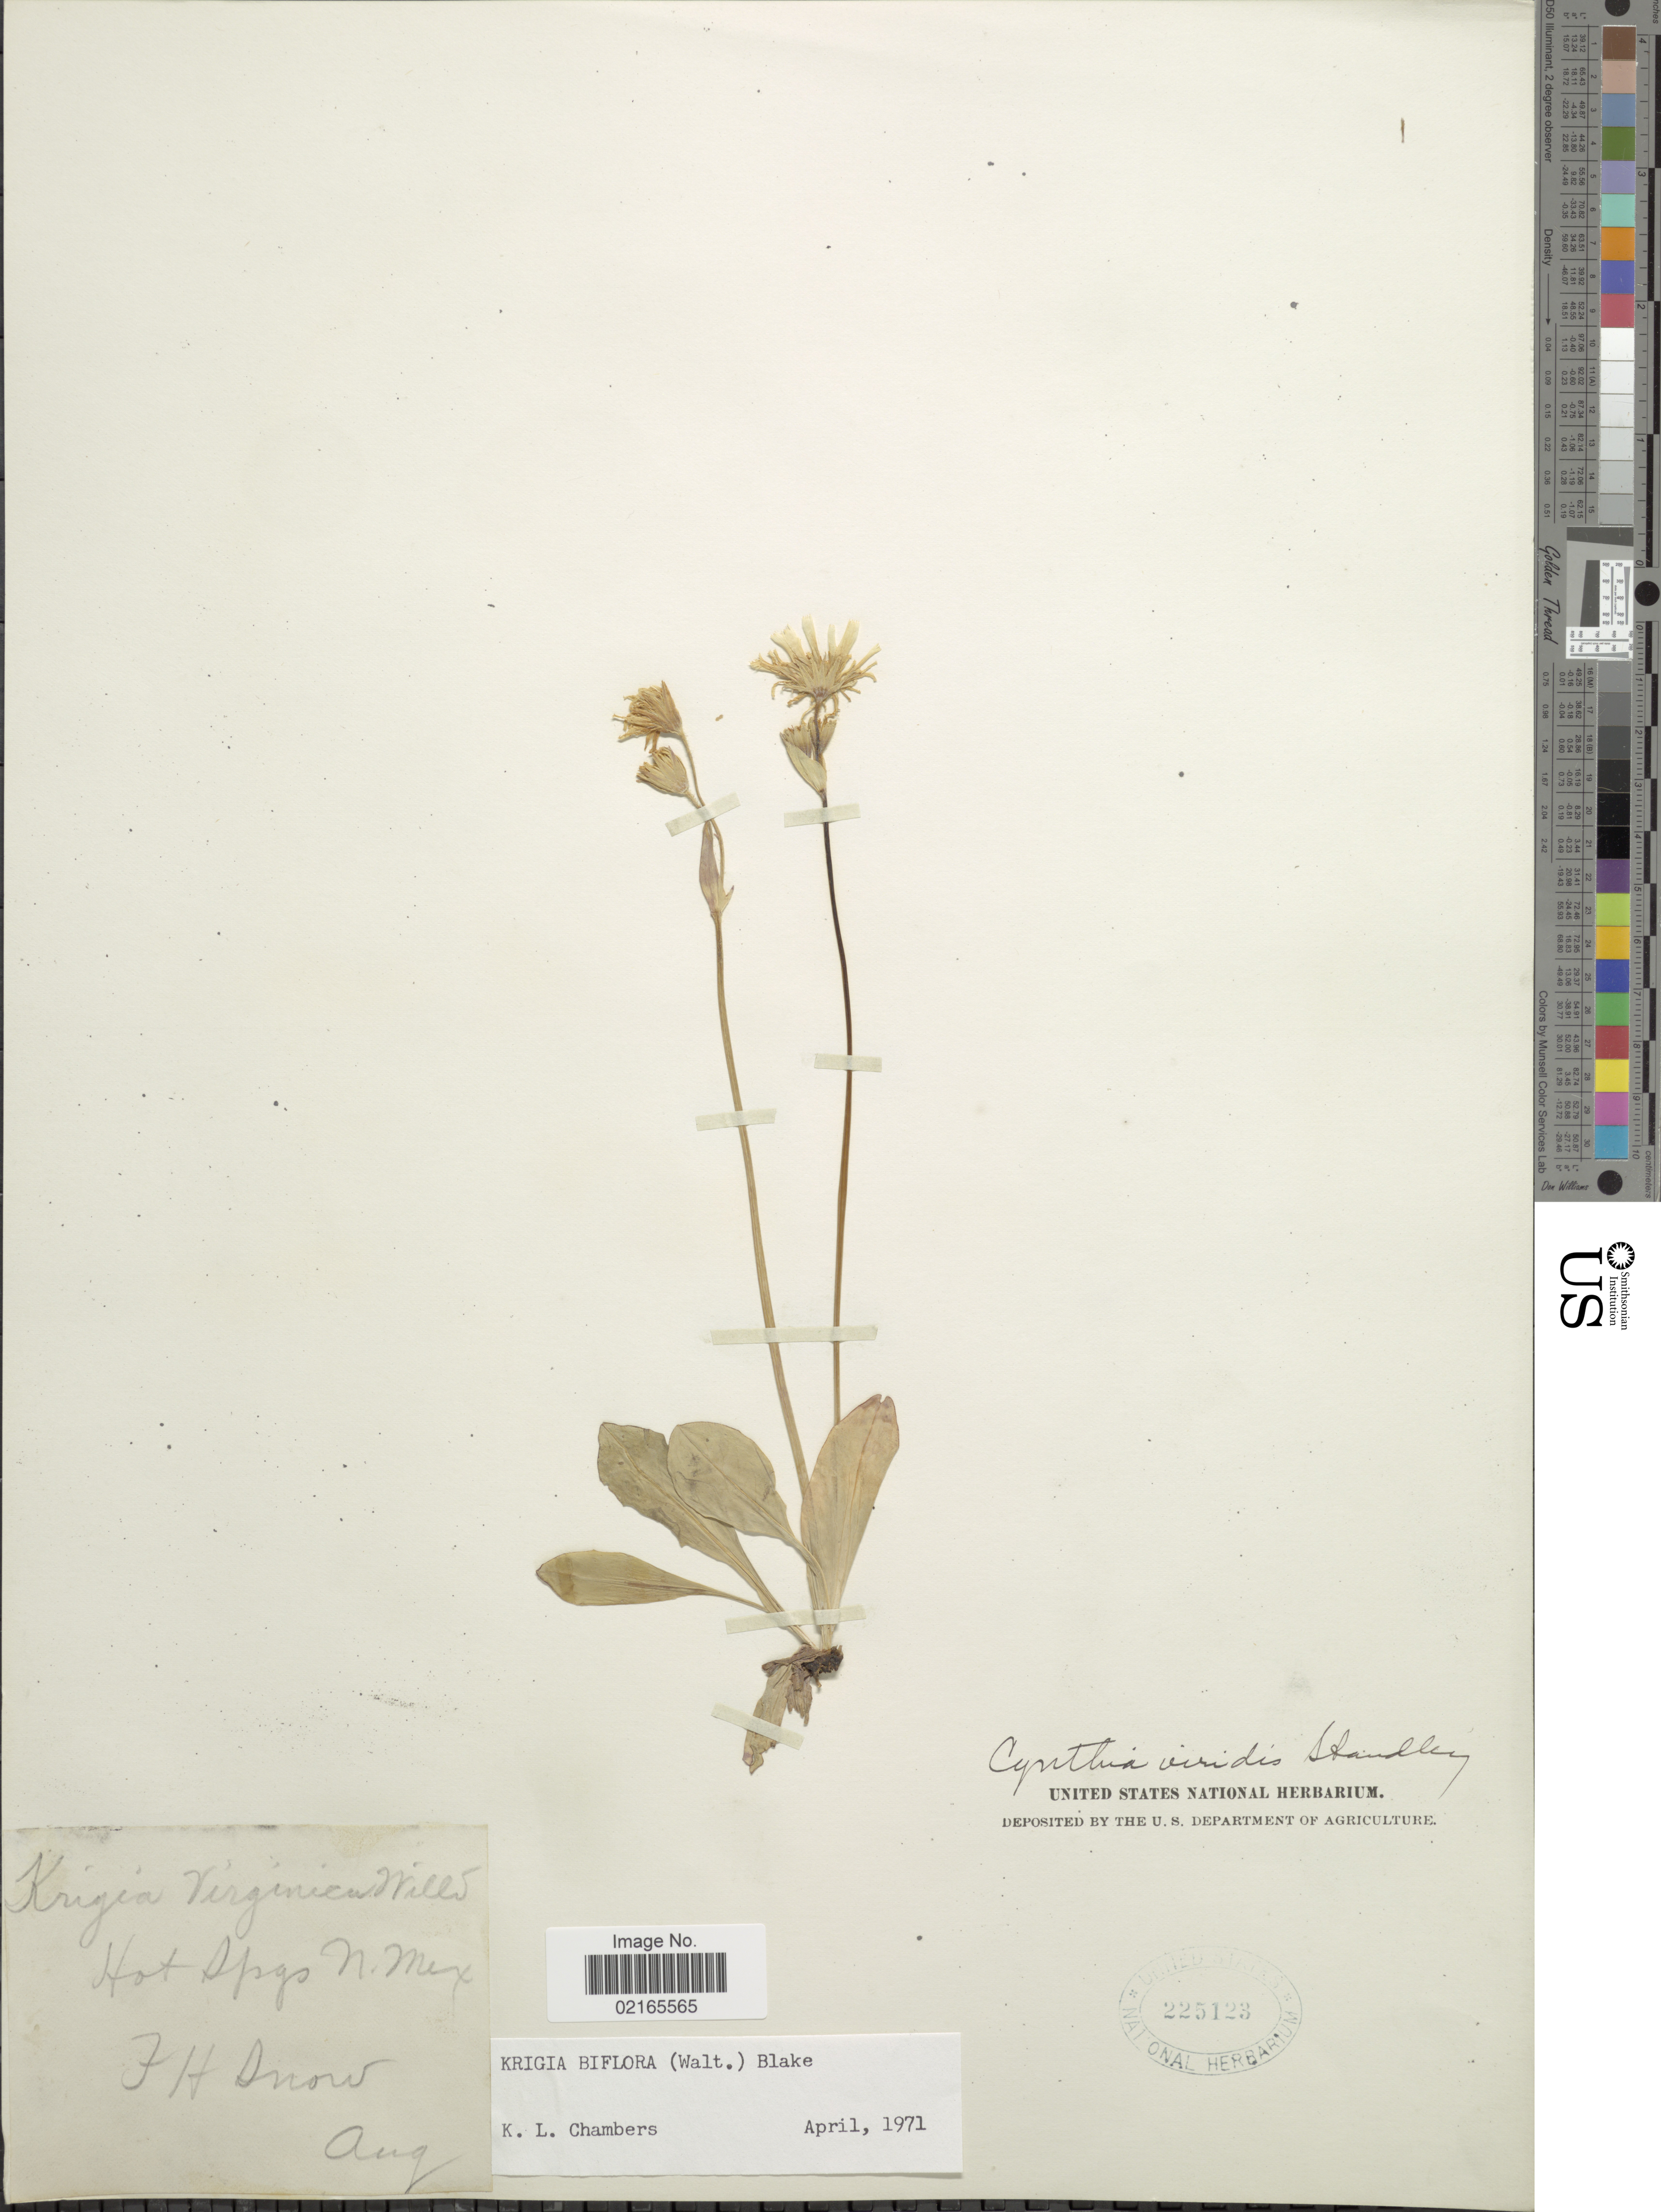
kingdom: Plantae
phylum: Tracheophyta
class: Magnoliopsida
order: Asterales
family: Asteraceae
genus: Krigia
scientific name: Krigia biflora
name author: (Walter) S.F. Blake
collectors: F. H. Snow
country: United States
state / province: New Mexico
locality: Hot Spgs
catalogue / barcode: US 225123